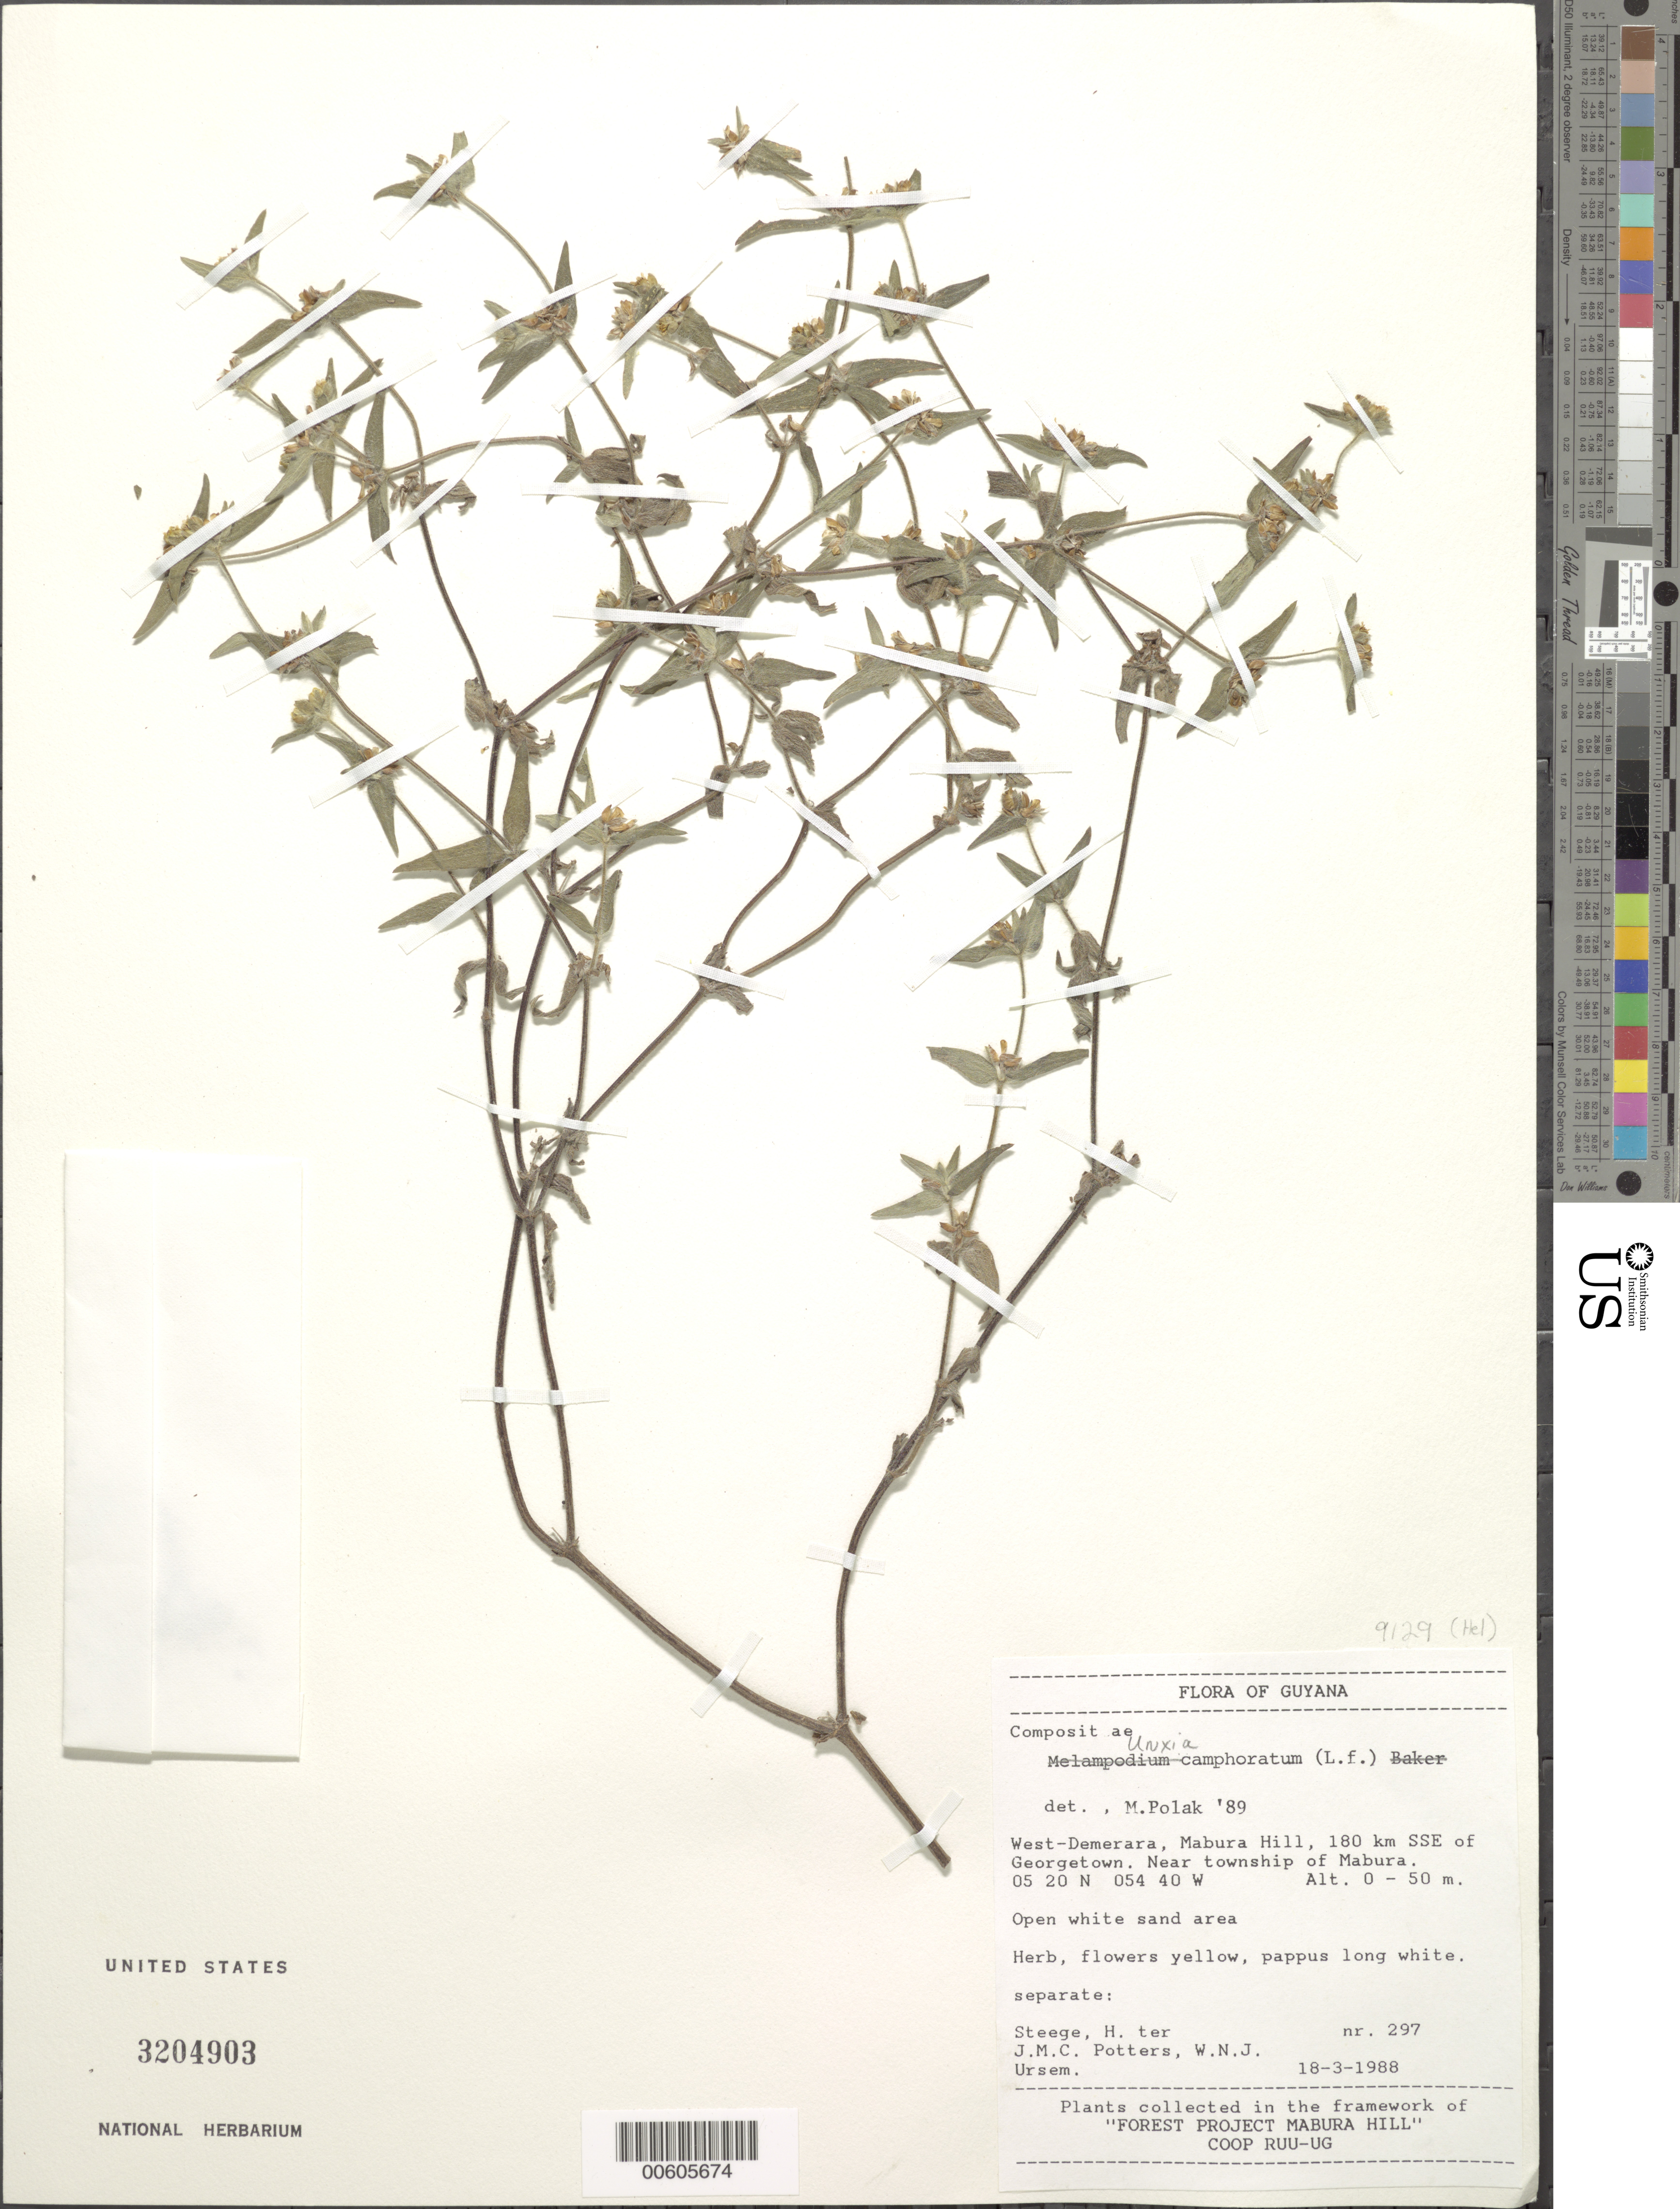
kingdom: Plantae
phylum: Tracheophyta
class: Magnoliopsida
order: Asterales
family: Asteraceae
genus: Unxia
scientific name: Unxia camphorata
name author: L. f.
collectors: H. ter Steege, J. Potters & W. Ursem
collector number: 297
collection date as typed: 18-Mar-88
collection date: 1988-03-18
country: Guyana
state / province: U. Demerara-Berbice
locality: Mabura Hill, 180 km SSE of Georgetown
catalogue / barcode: US 3204903